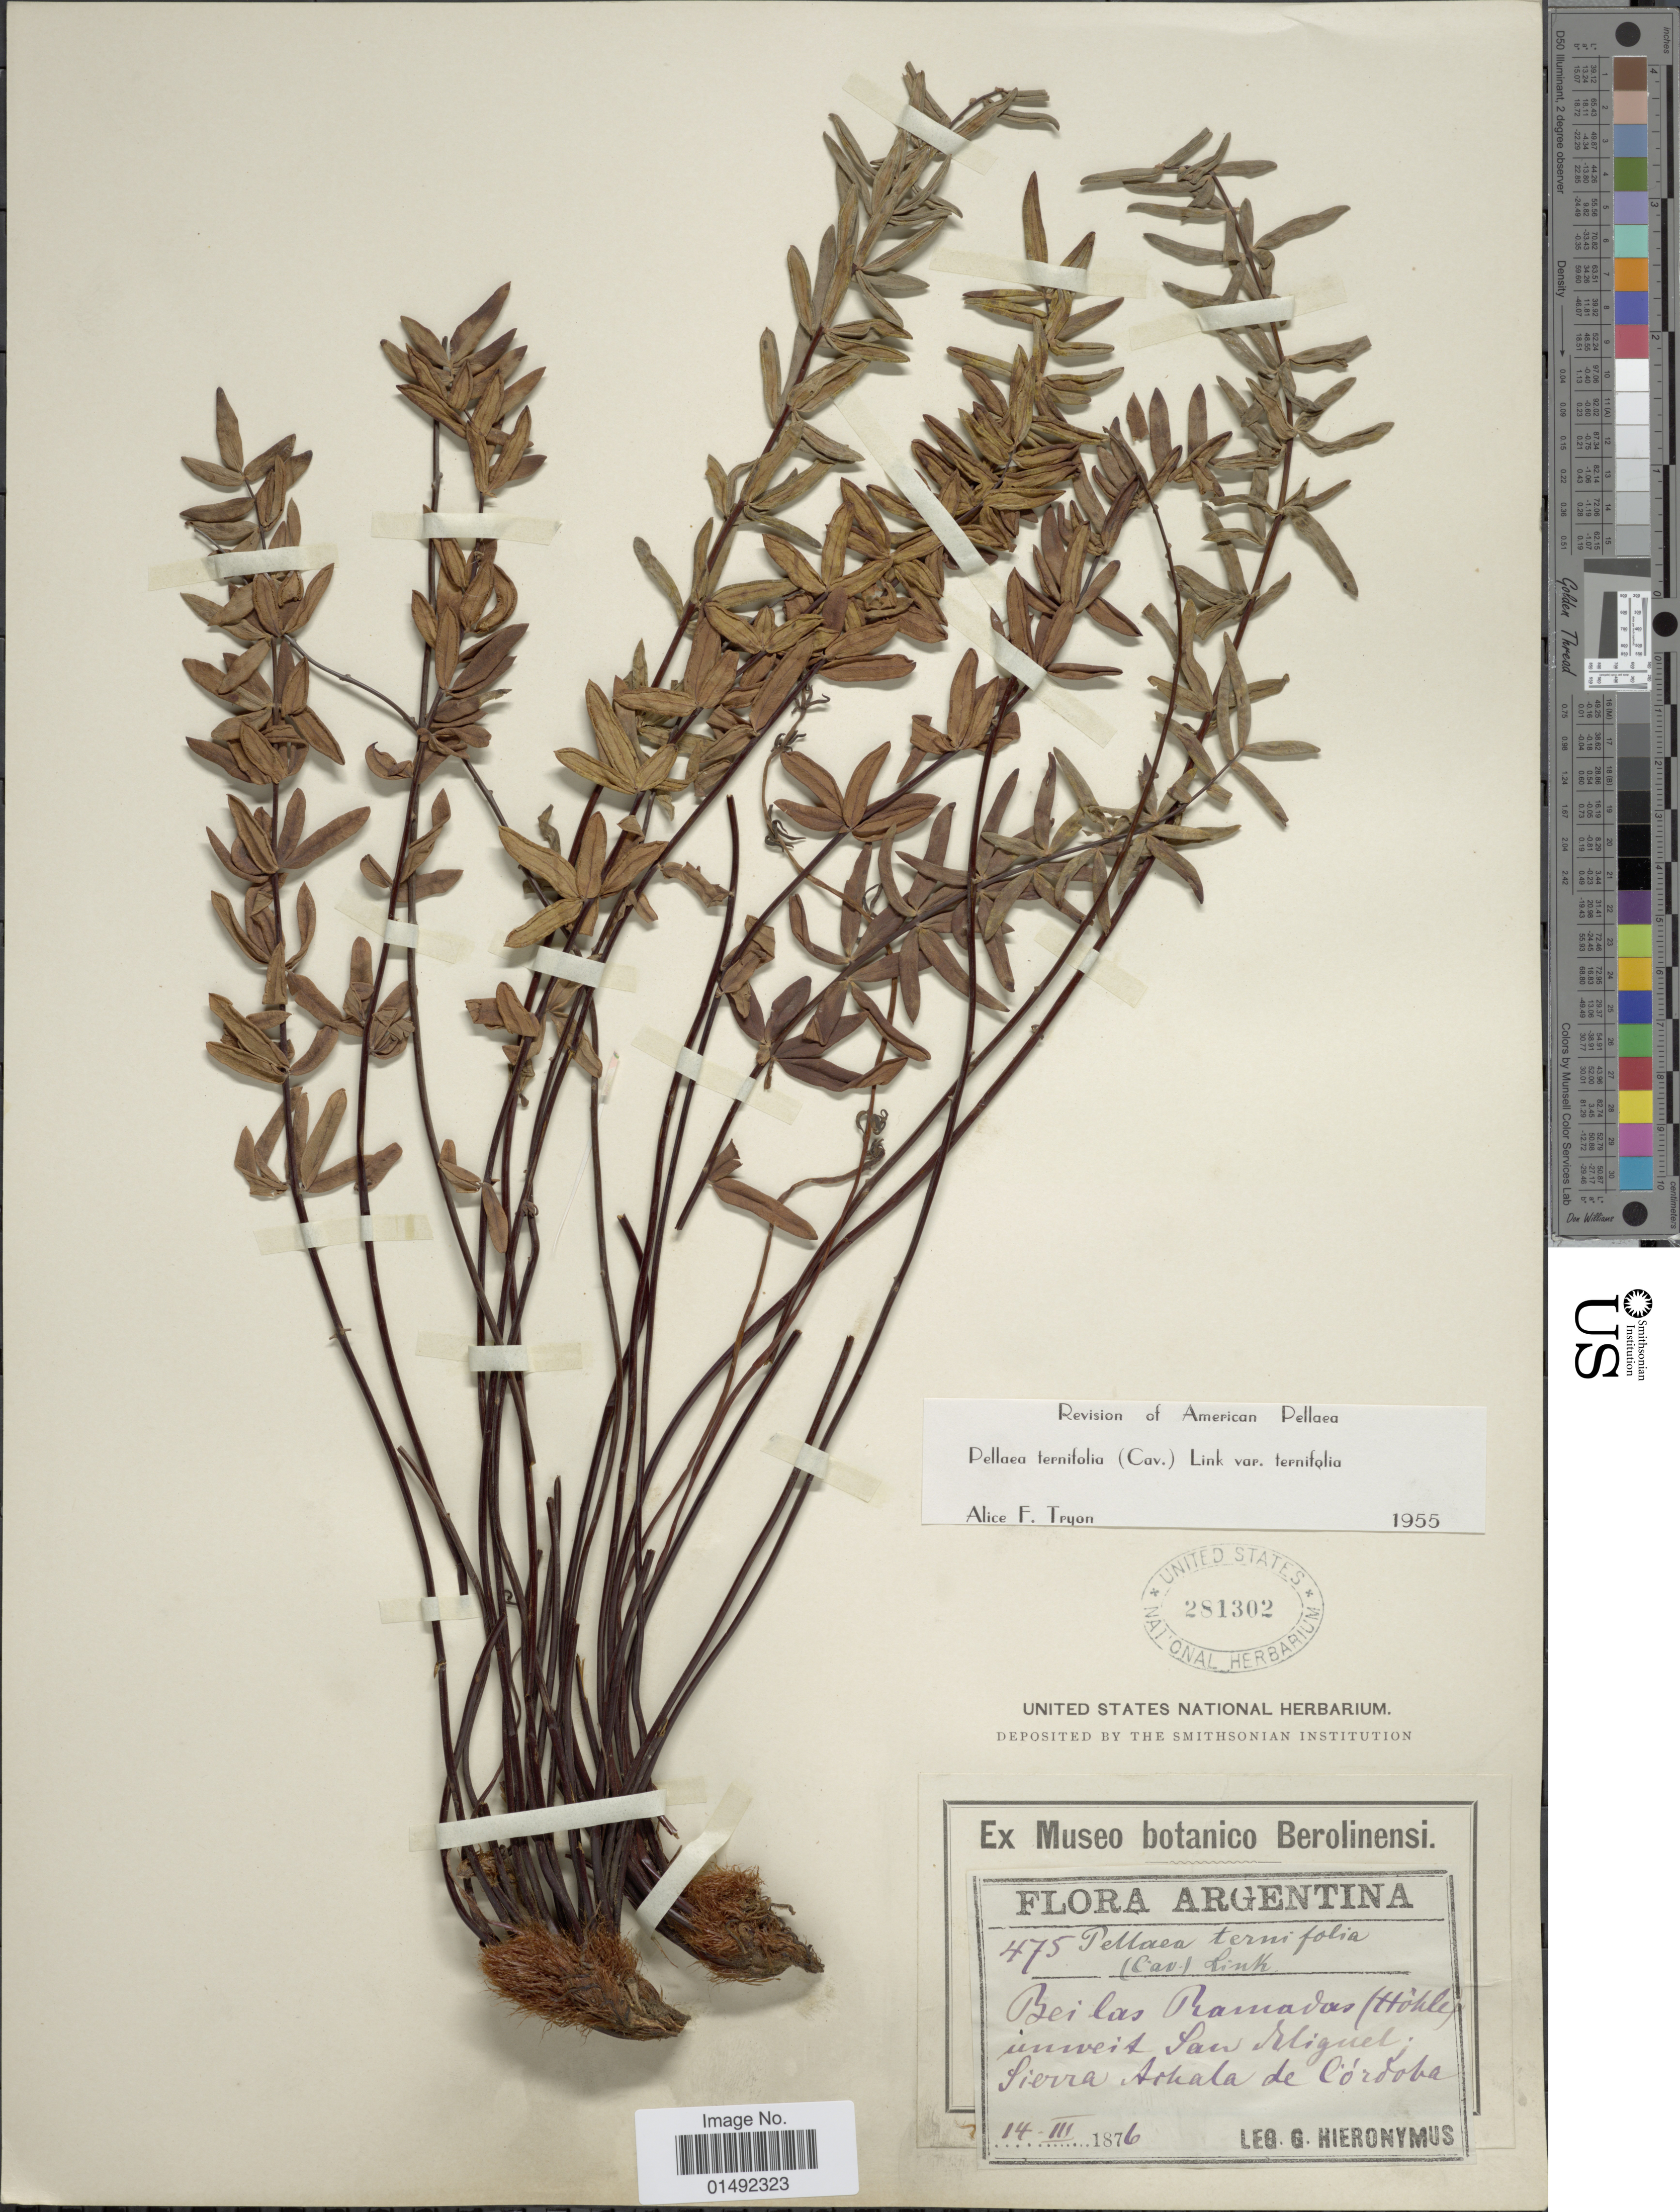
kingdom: Plantae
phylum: Tracheophyta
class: Polypodiopsida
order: Polypodiales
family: Pteridaceae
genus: Pellaea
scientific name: Pellaea ternifolia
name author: (Cav.) Link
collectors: G. H. Hieronymus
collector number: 475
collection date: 1876-03-14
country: Argentina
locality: Bei las Ramadas (Höhle) unweit San Miguel Sierra Achala de Córdoba.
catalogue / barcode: US 281302